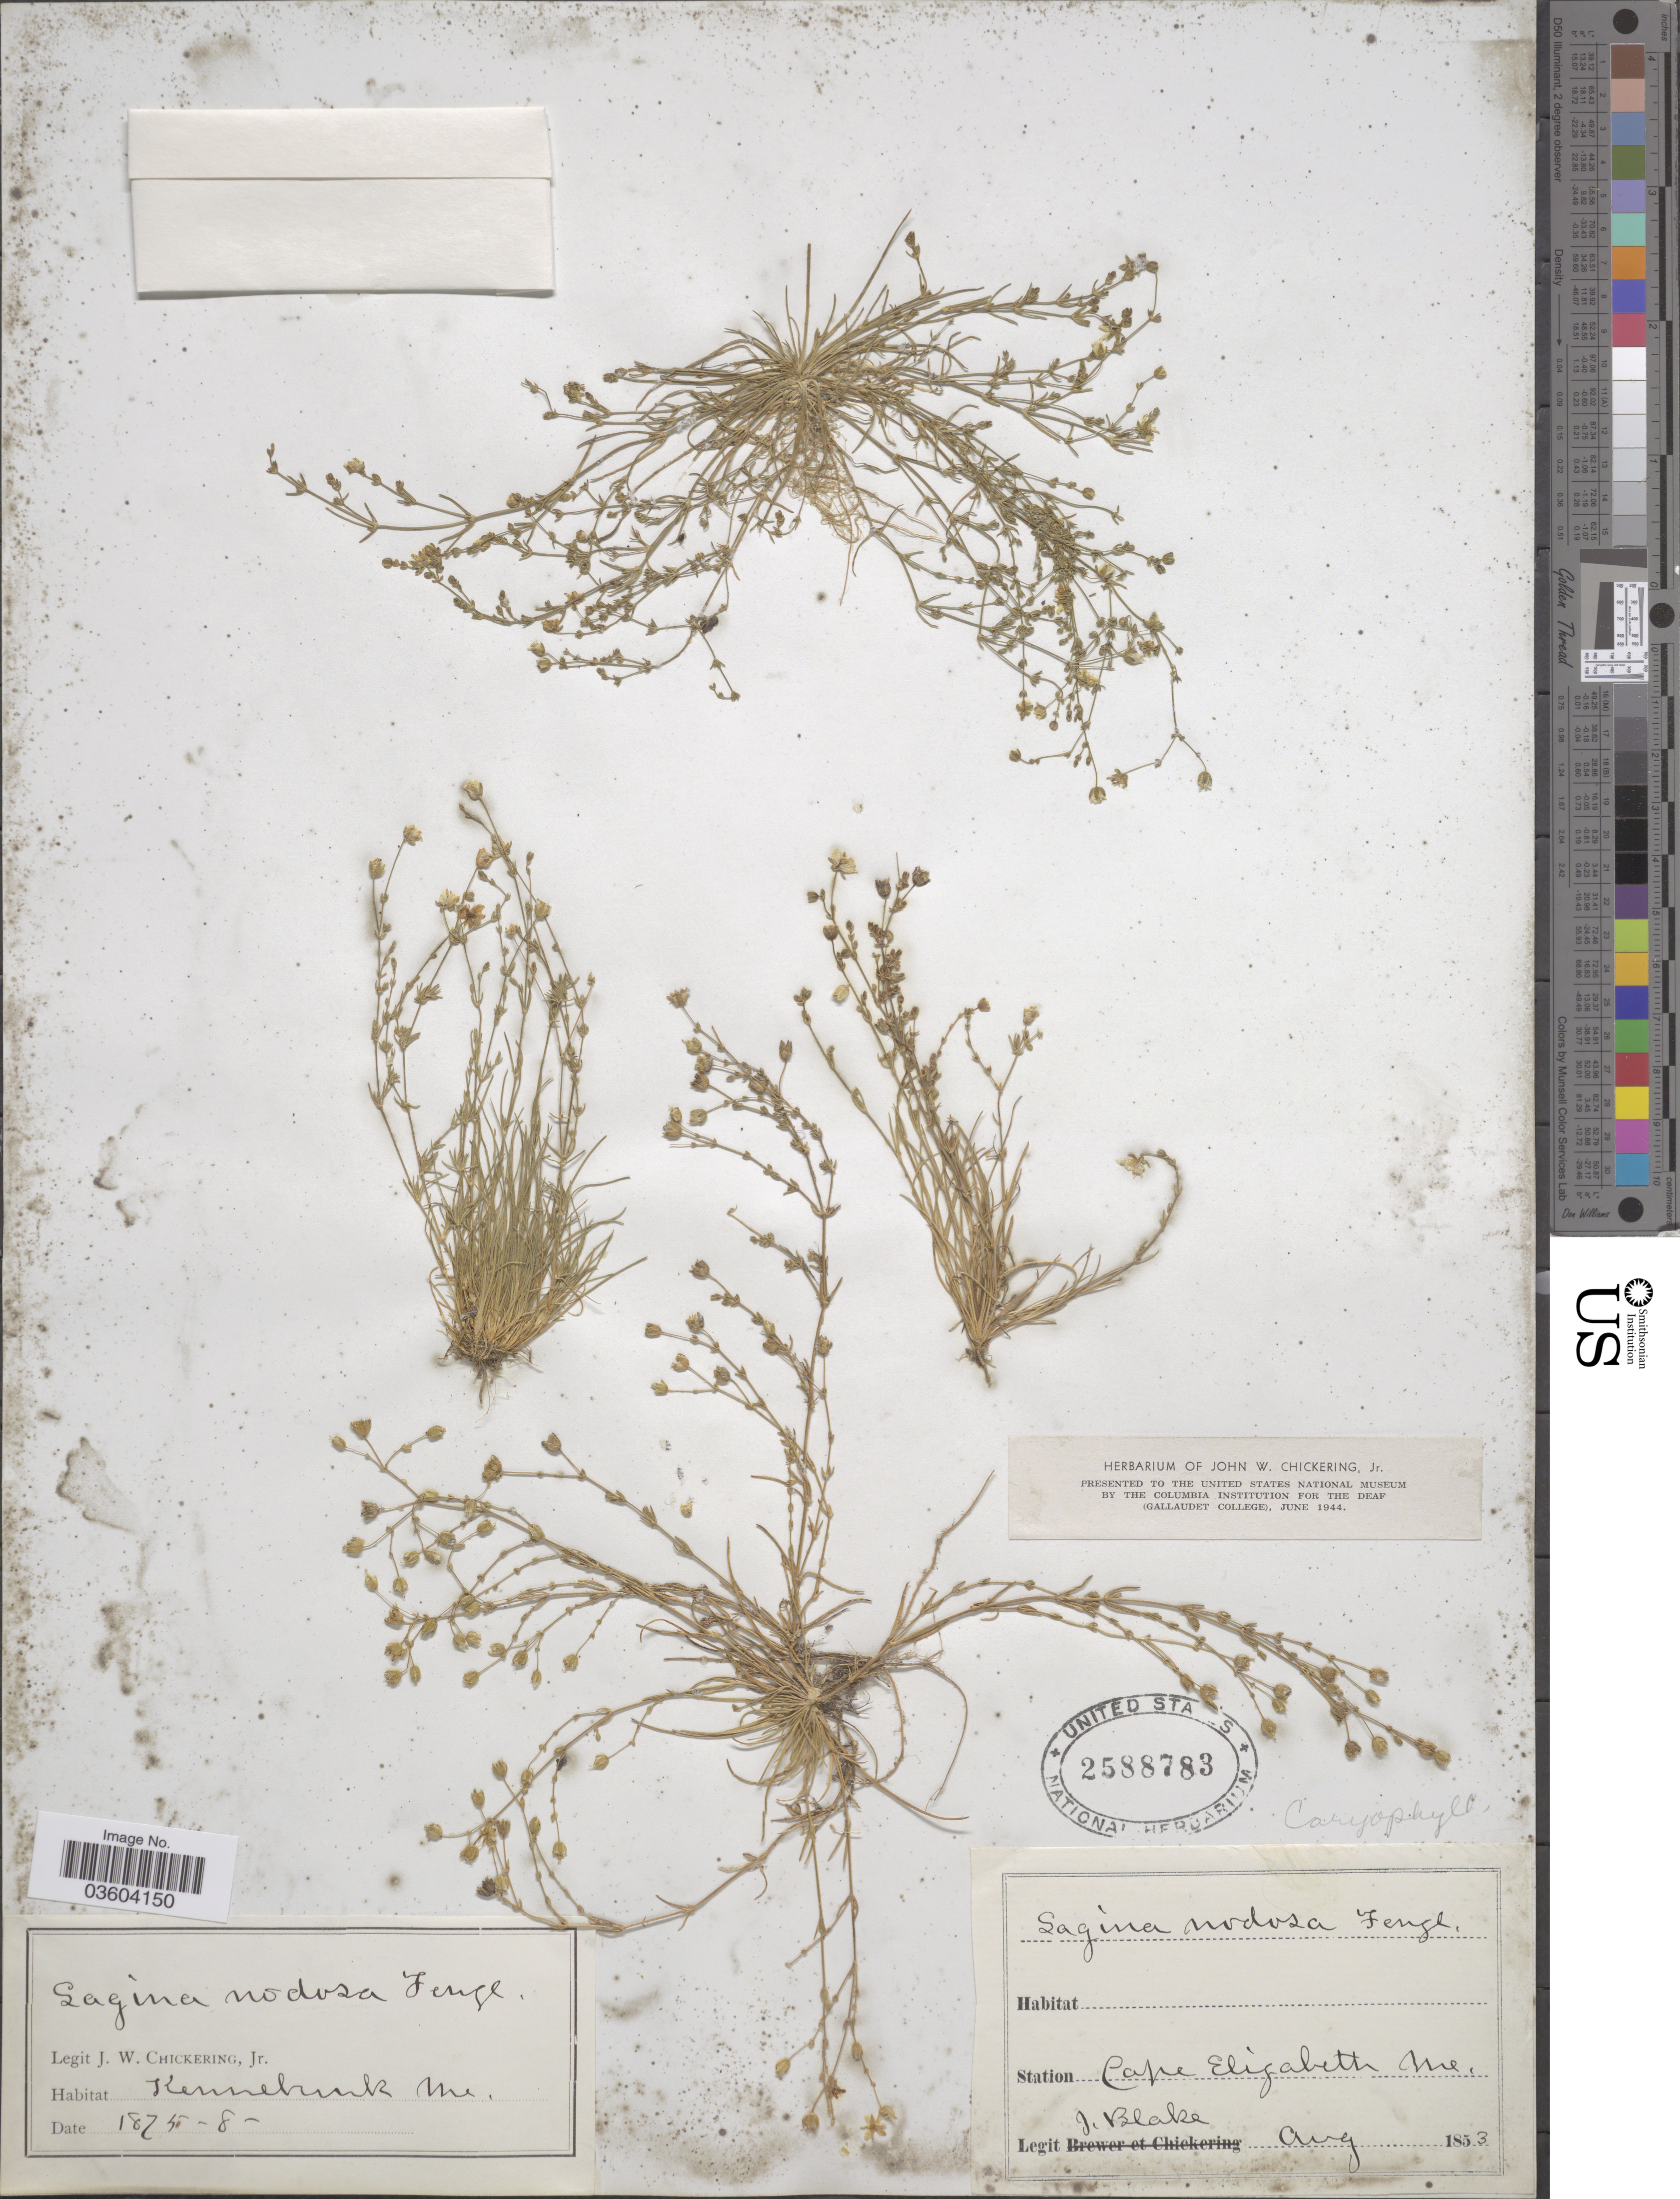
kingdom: Plantae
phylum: Tracheophyta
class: Magnoliopsida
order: Caryophyllales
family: Caryophyllaceae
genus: Sagina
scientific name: Sagina nodosa var. pubescens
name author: Mert. & W.D.J. Koch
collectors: J. W. Chickering Jr.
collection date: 1875-08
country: United States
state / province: Maine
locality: Kennebunk.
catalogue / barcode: US 2588783